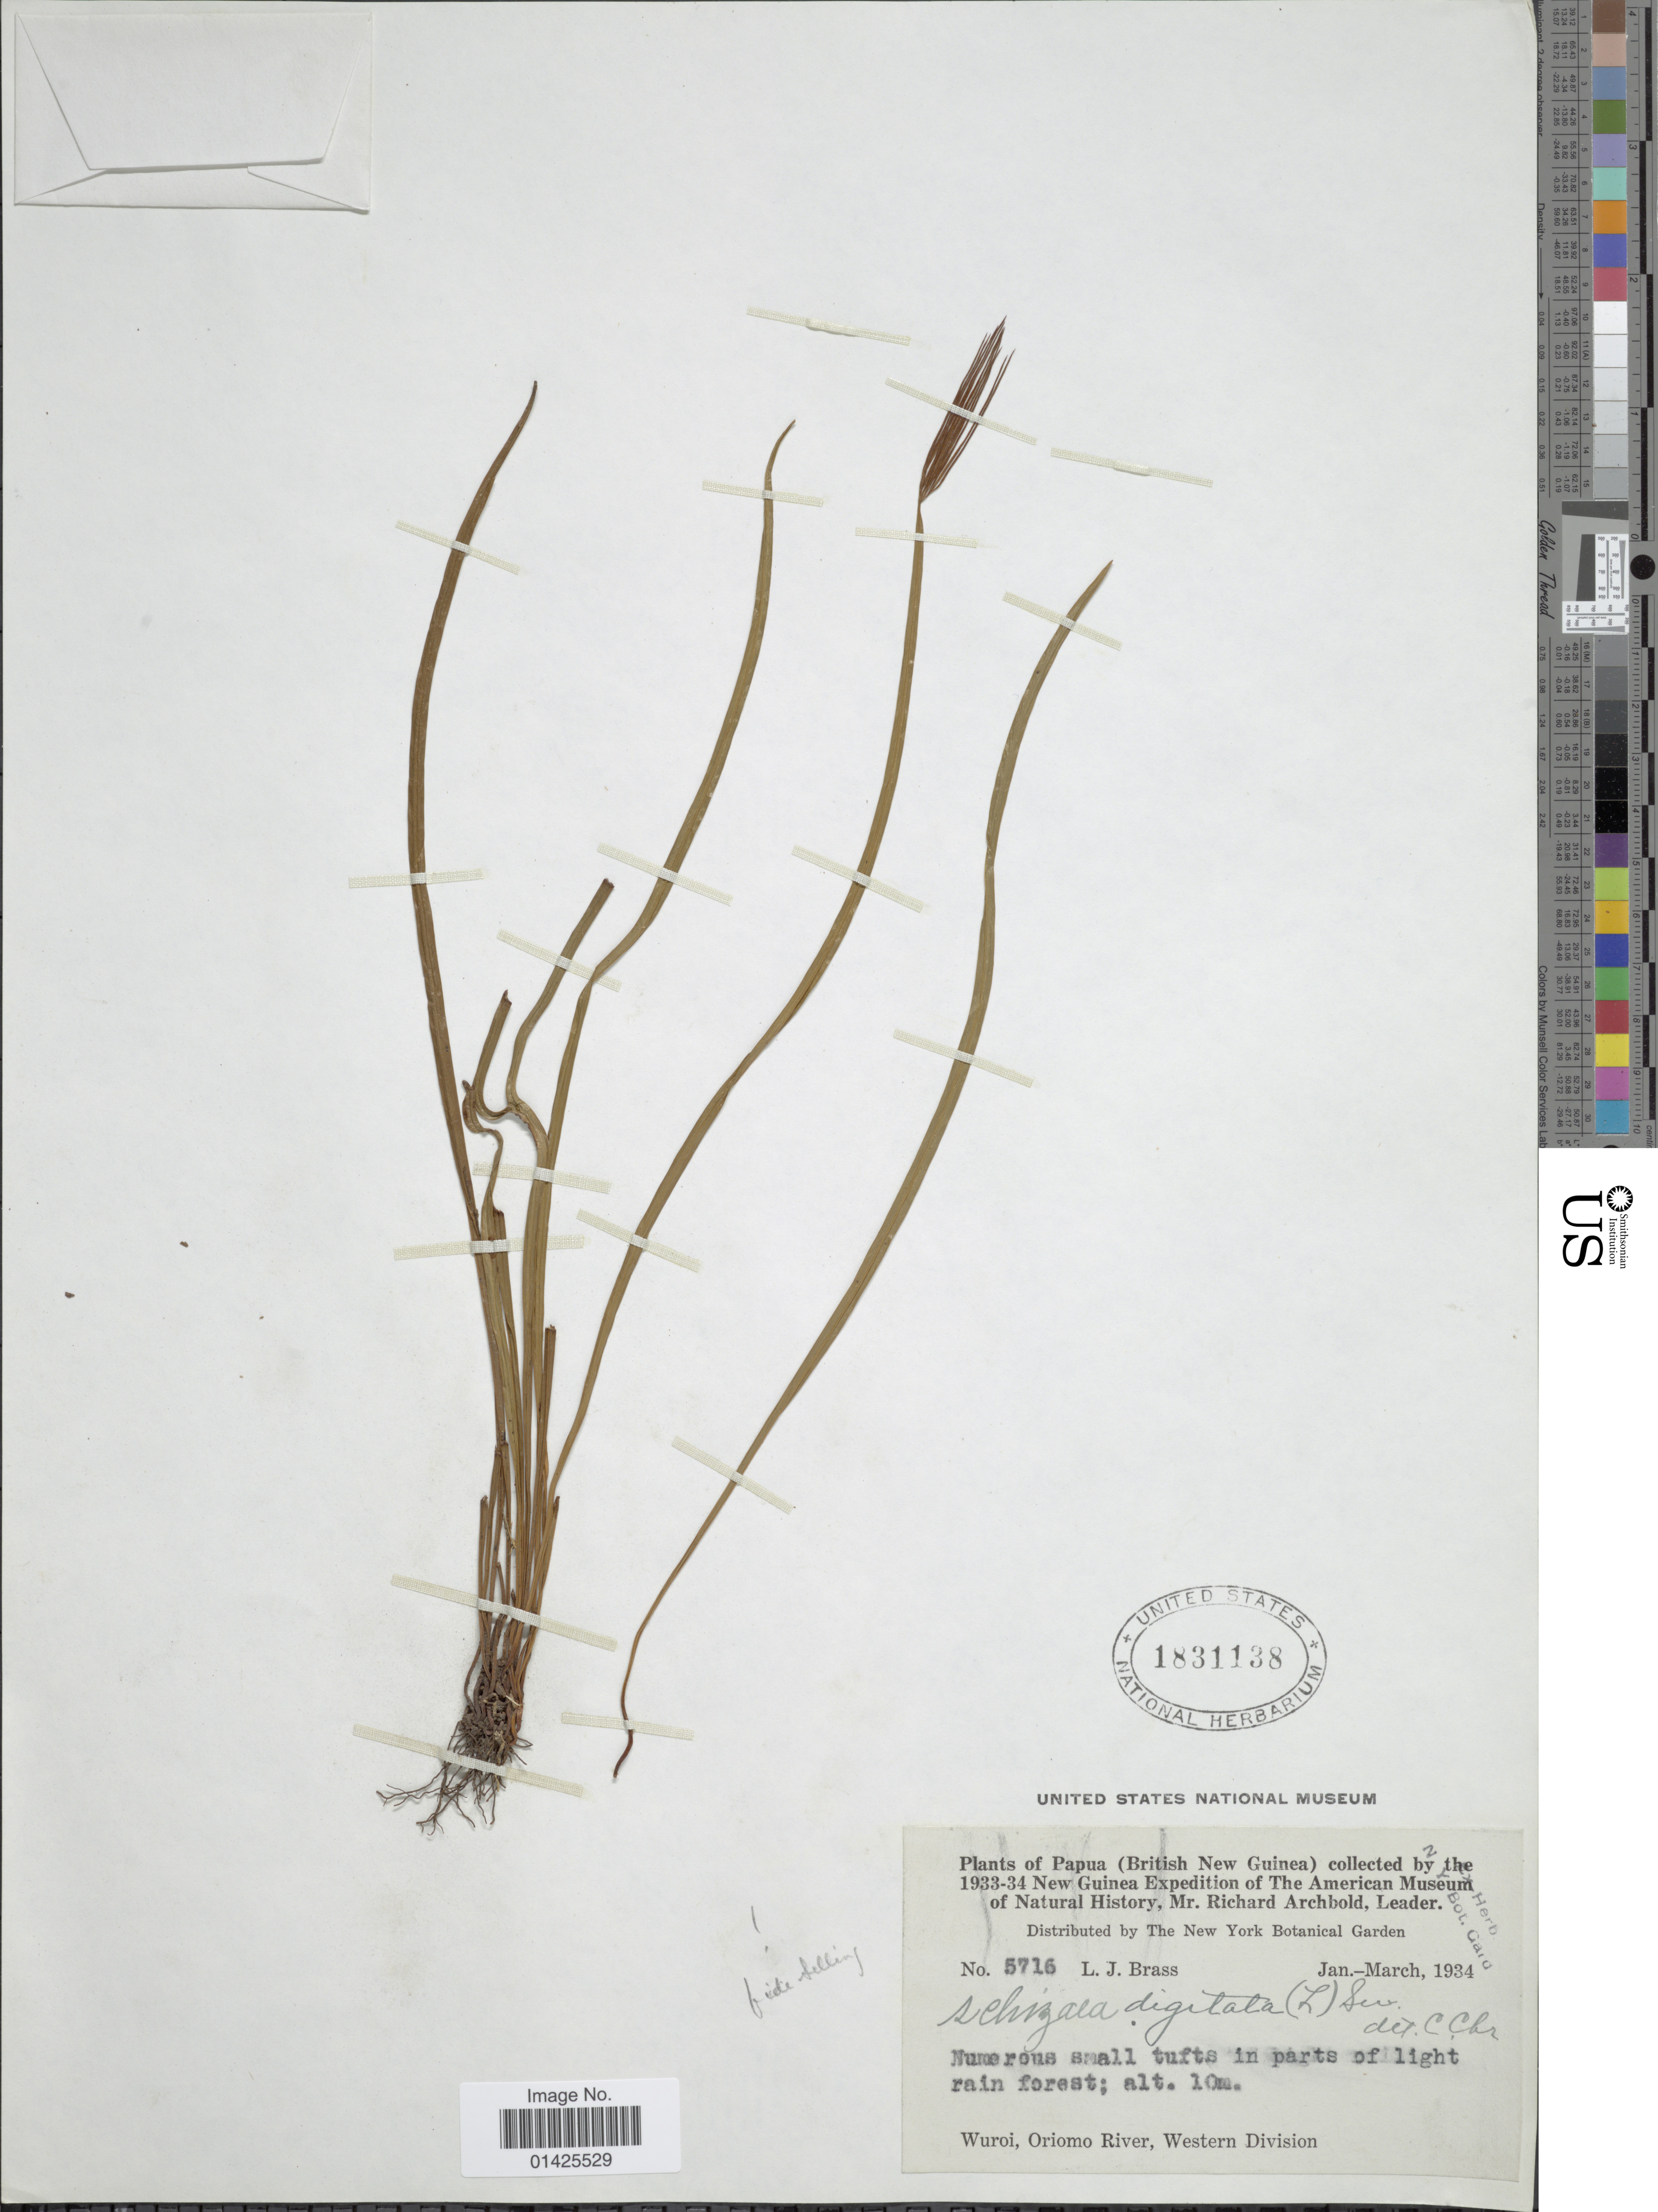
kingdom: Plantae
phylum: Tracheophyta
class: Polypodiopsida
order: Schizaeales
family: Schizaeaceae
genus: Actinostachys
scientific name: Actinostachys digitata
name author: (L.) Wall.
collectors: L. J. Brass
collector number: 5716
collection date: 1934-01/1934-03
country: Indonesia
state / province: Papua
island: New Guinea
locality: Papua (British New Guinea) Wuroi, Oriomo River, Western Division.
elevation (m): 10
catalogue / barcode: US 1831138